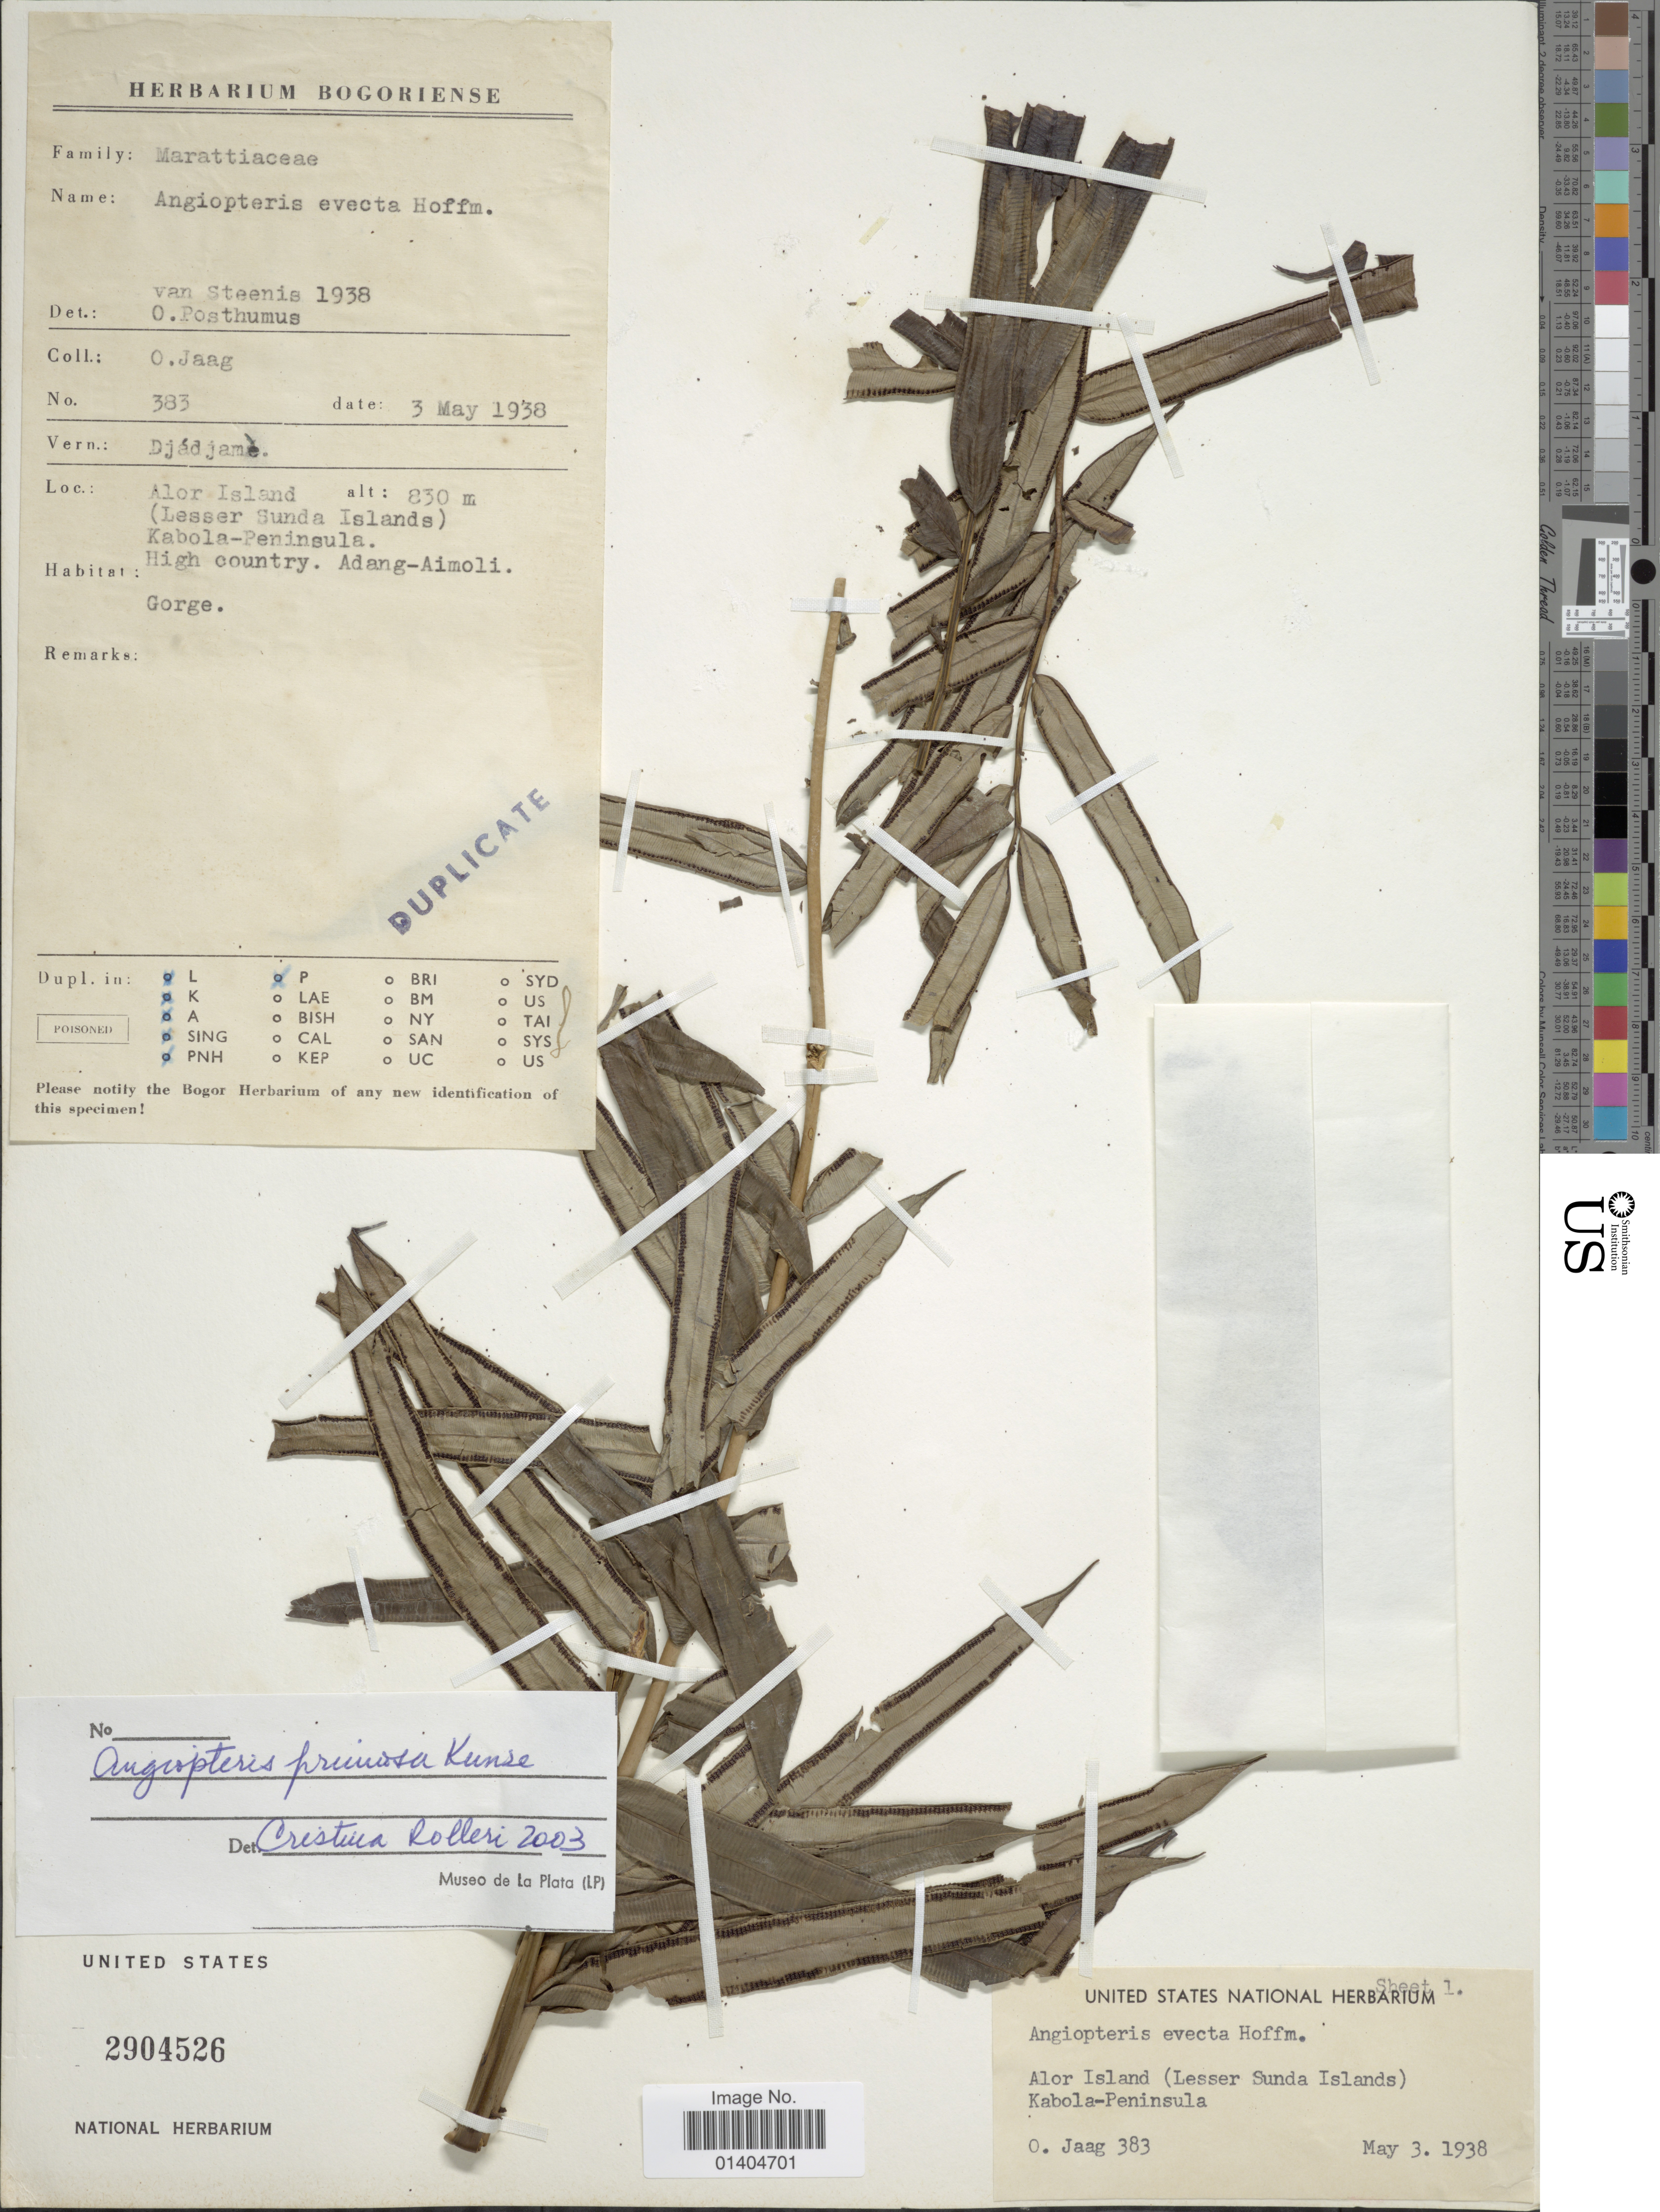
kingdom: Plantae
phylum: Tracheophyta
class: Polypodiopsida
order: Marattiales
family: Marattiaceae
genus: Angiopteris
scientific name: Angiopteris pruinosa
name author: Kunze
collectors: O. Jaag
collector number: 383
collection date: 1938-05-03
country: Indonesia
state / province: Nusa Tenggara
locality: Alor Island (Lesser Sunda Islands) Kabola-Peninsula, High country, Adang-Aimoli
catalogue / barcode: US 2904526